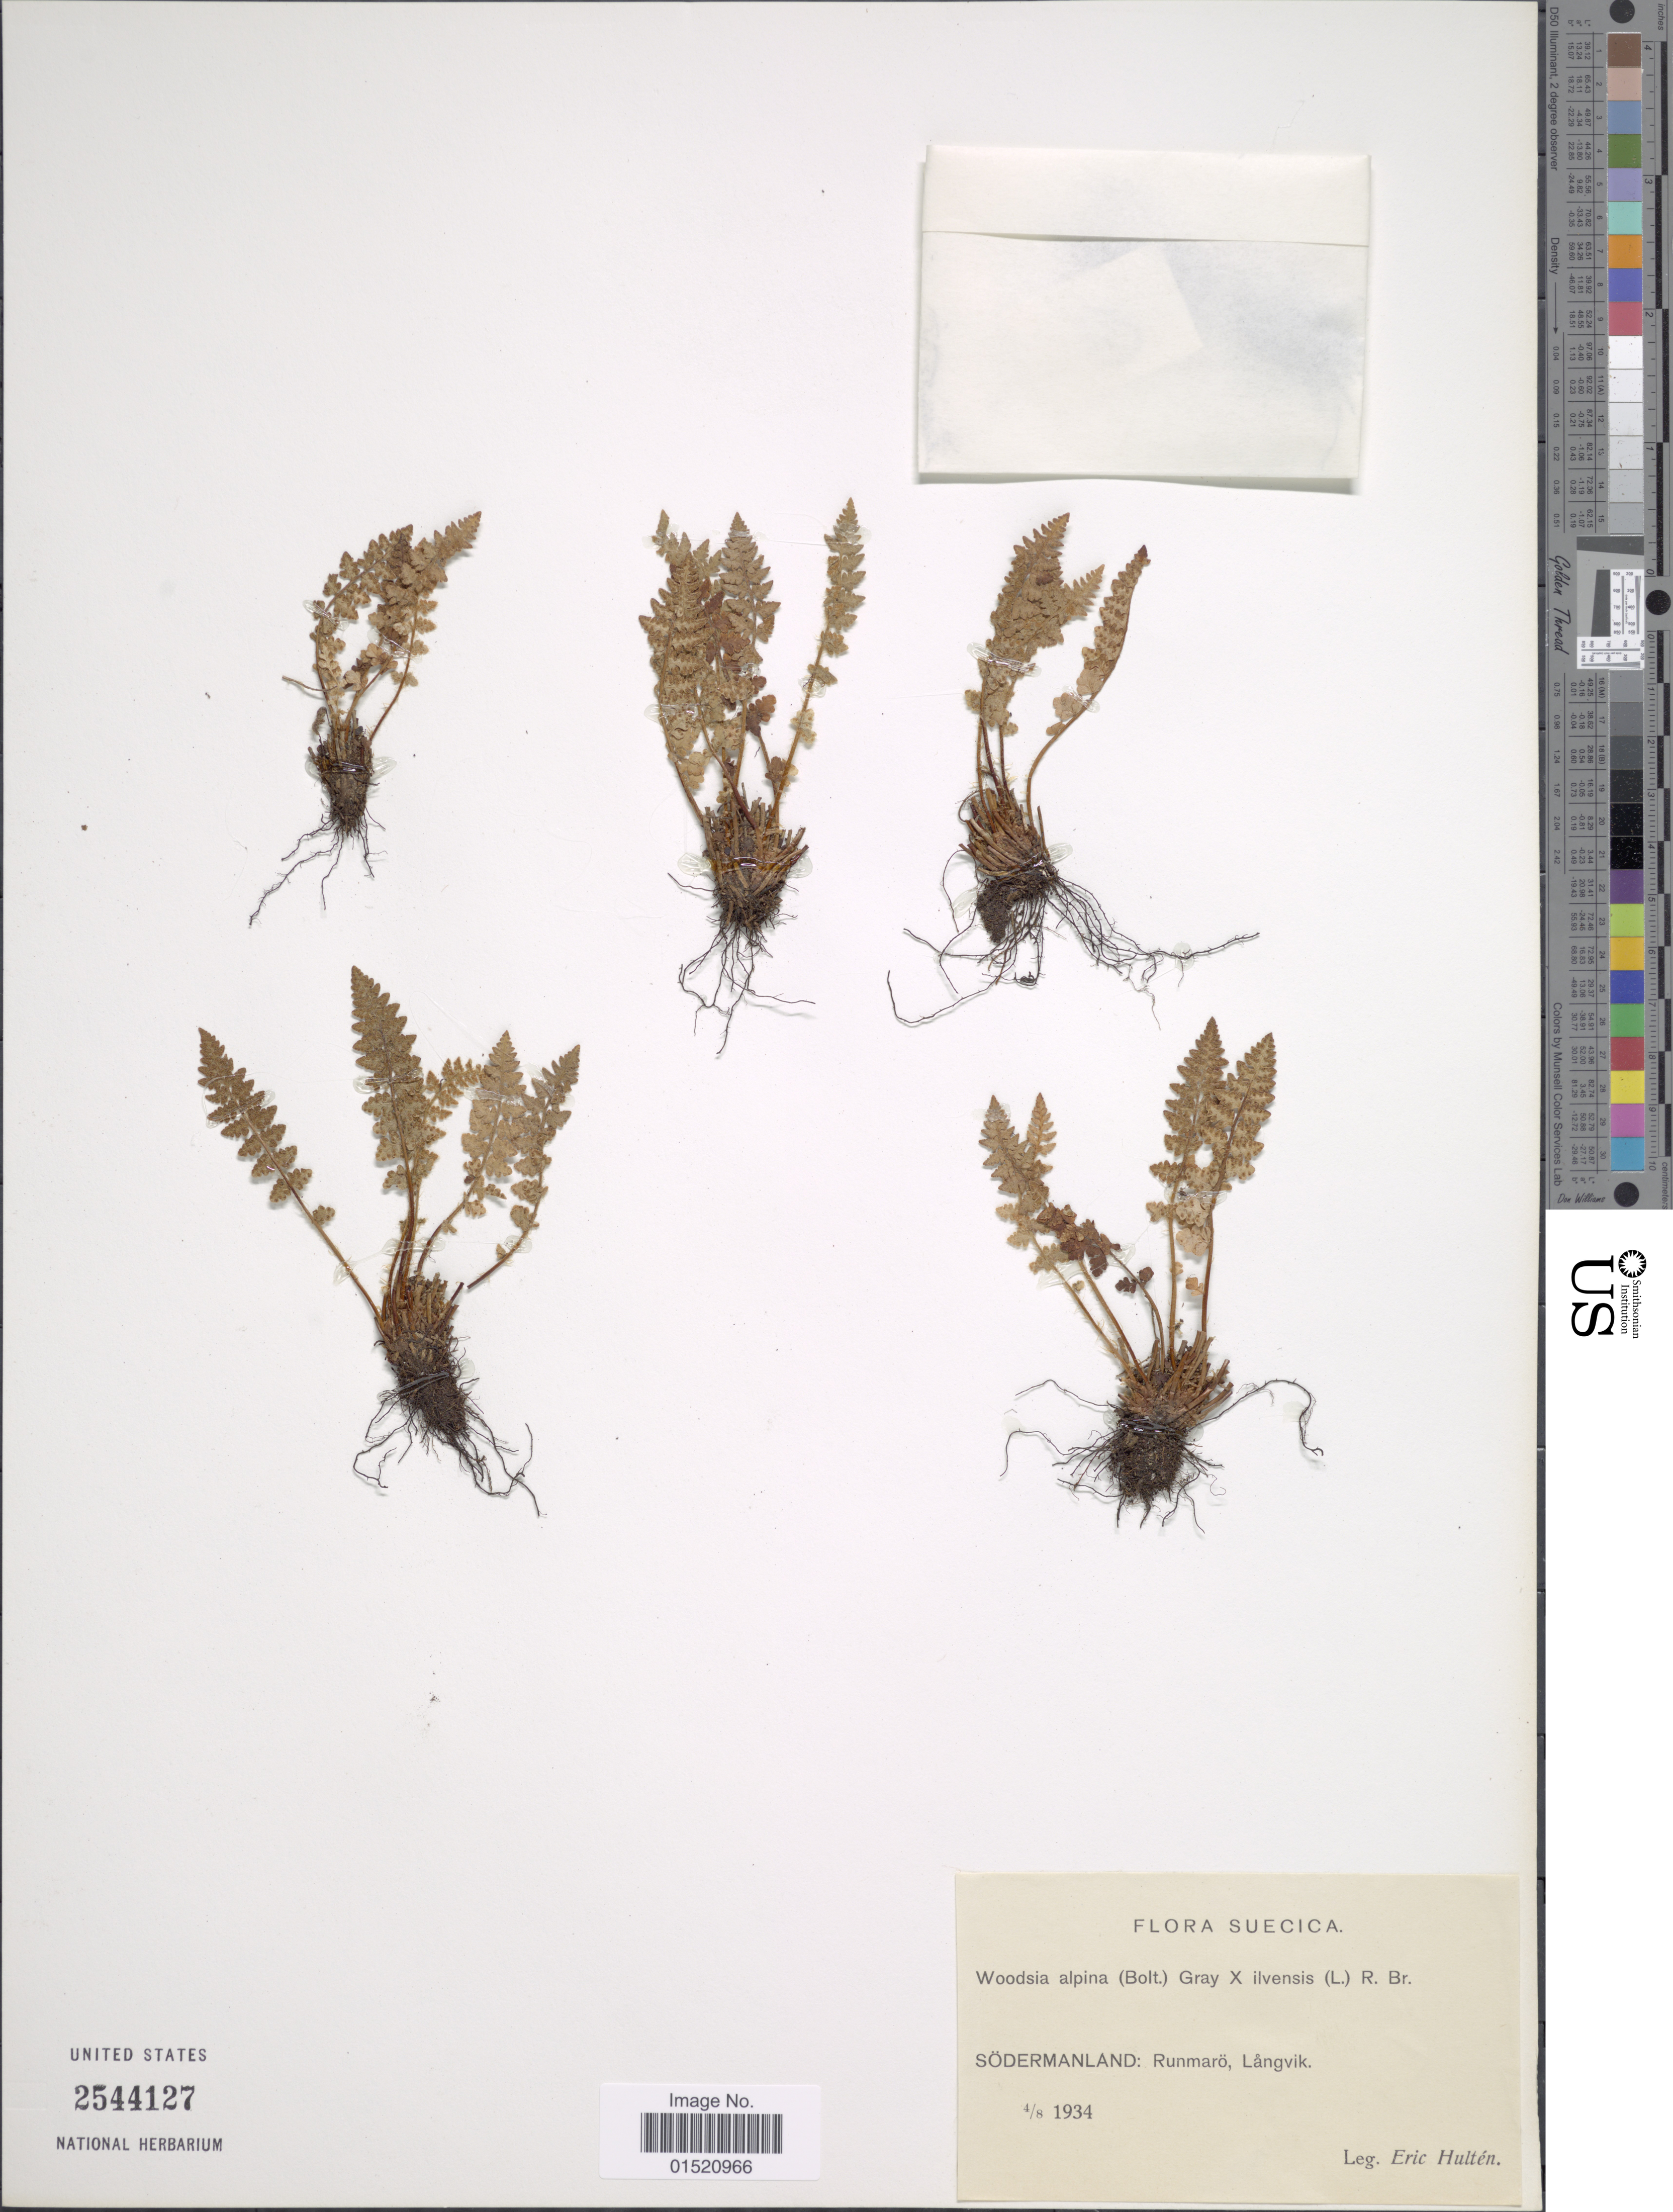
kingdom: Plantae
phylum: Tracheophyta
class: Polypodiopsida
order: Polypodiales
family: Woodsiaceae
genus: Woodsia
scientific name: Woodsia alpina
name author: (Bolton) S.F. Gray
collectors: E. G. Hultén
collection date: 1934-08-04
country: Sweden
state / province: Sodermanland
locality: Runmarö, Lângvik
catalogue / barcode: US 2544127